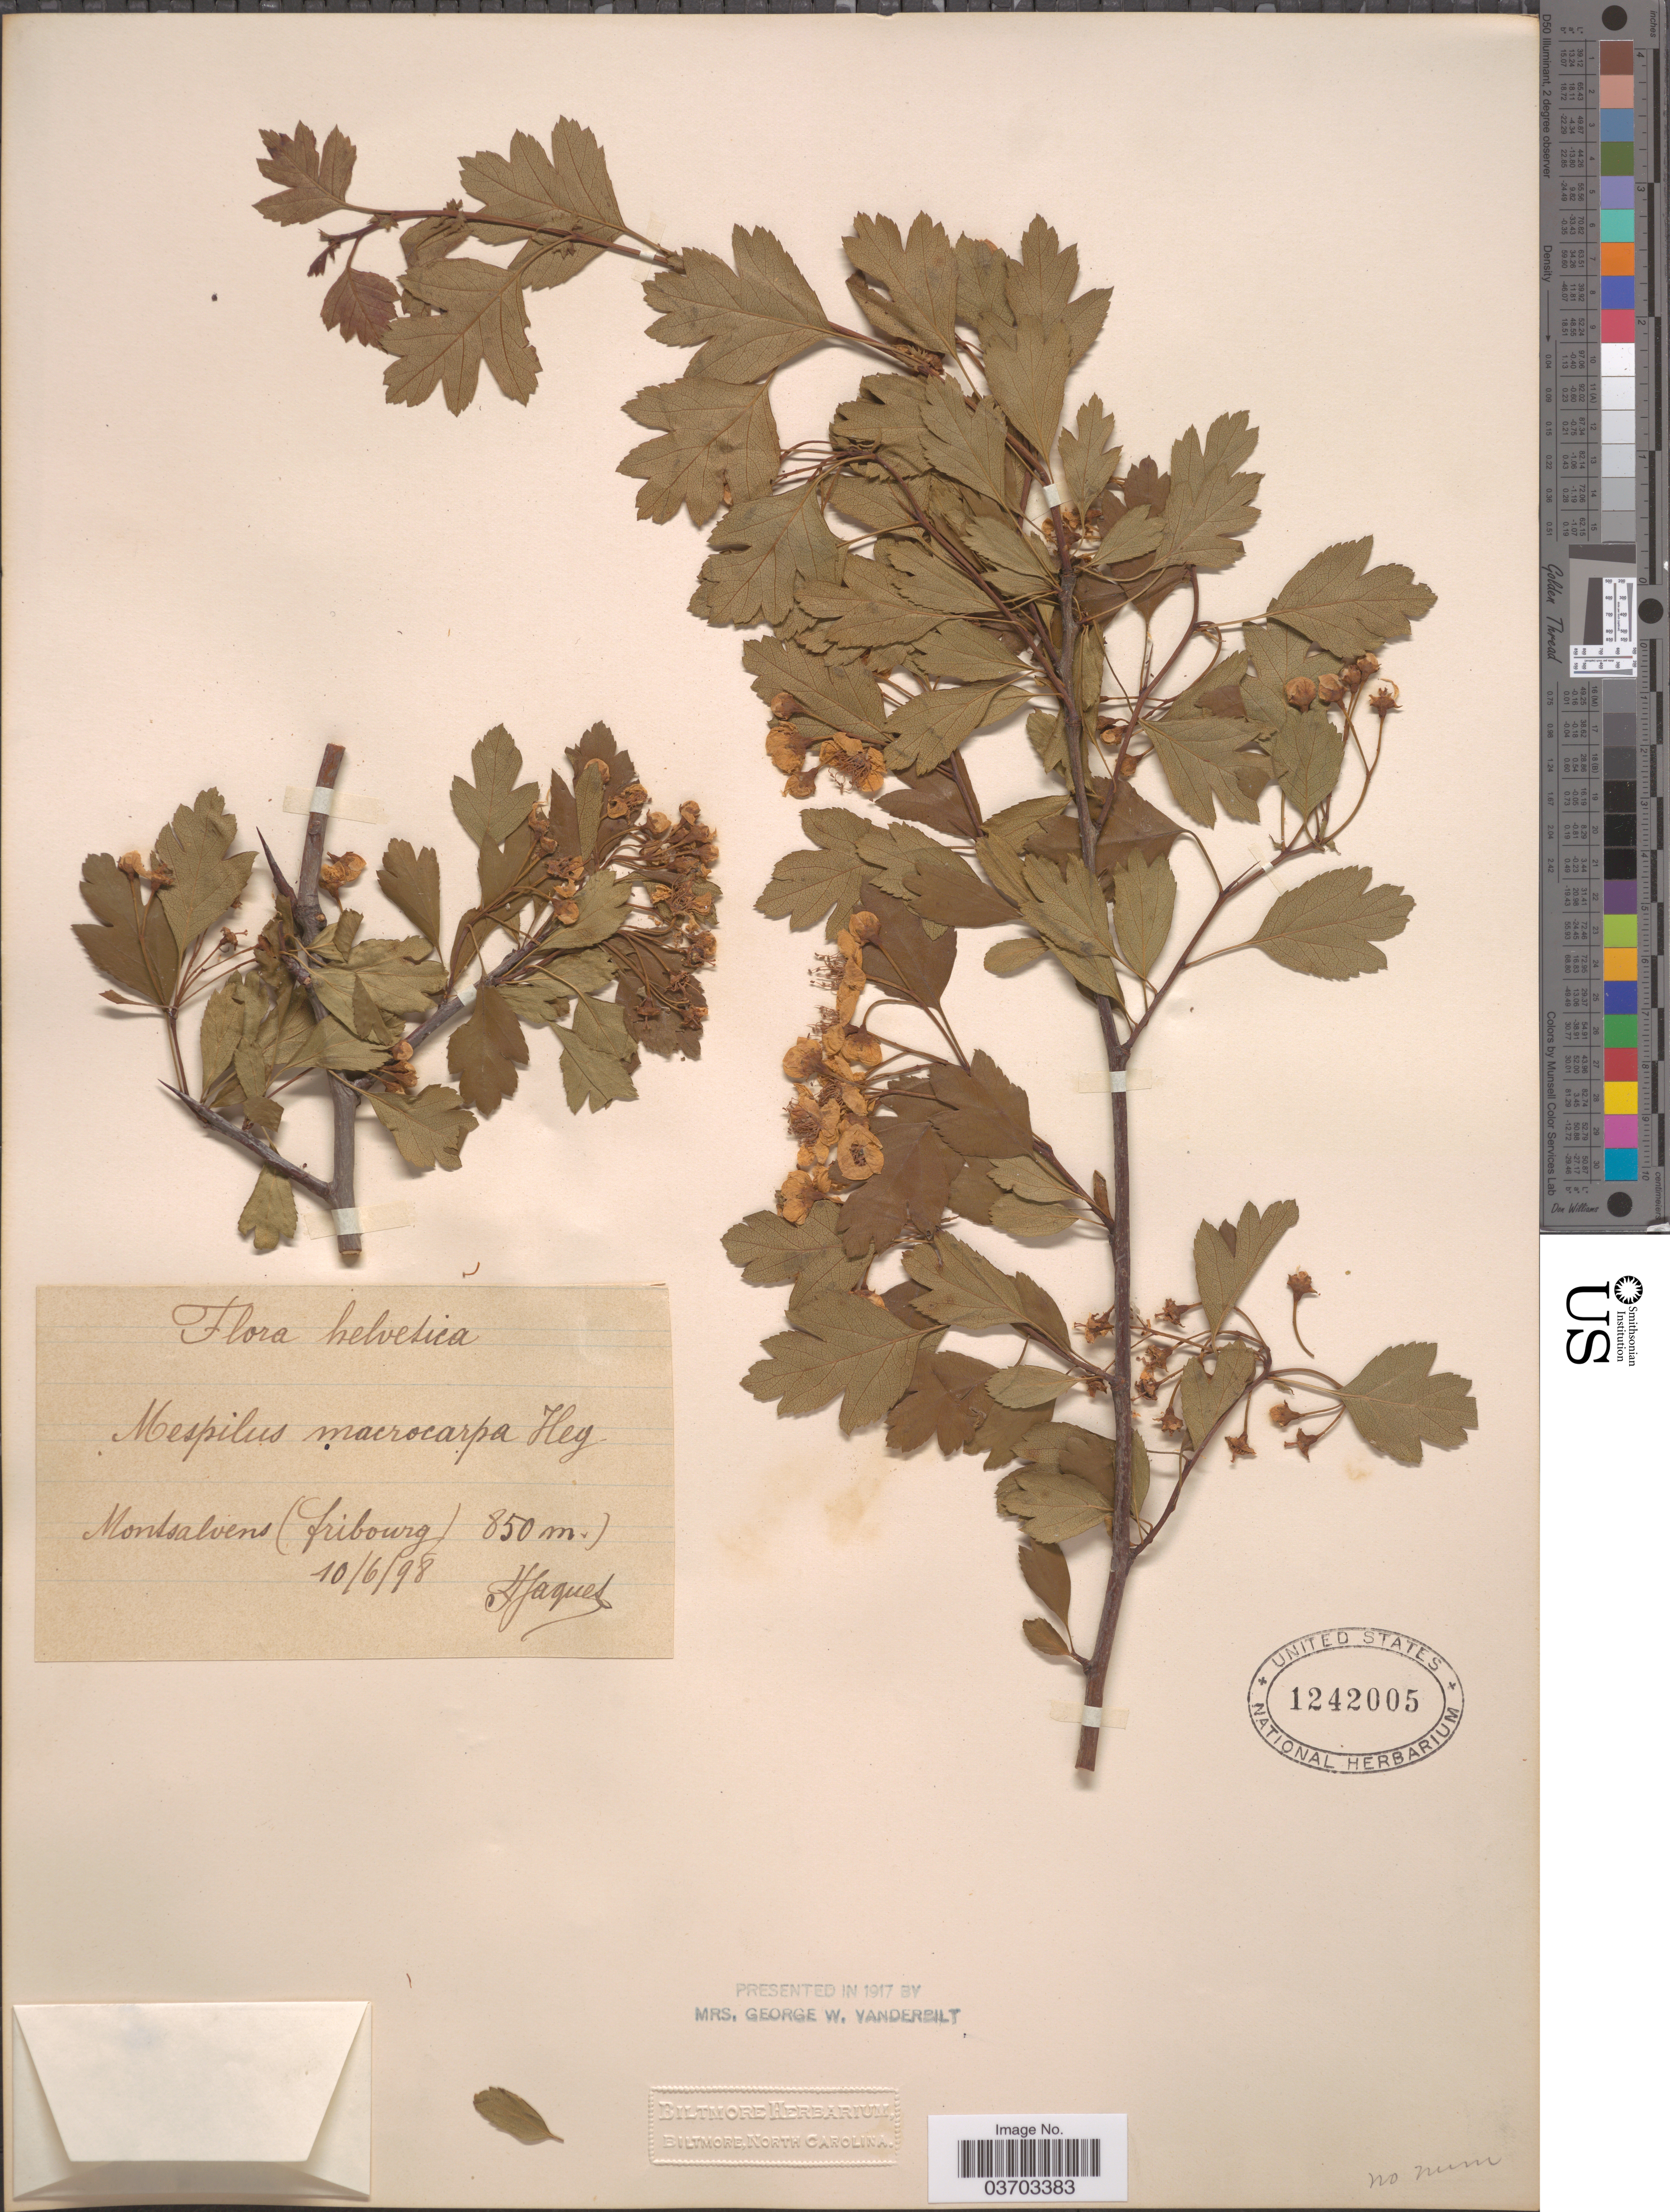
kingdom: Plantae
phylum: Tracheophyta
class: Magnoliopsida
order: Rosales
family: Rosaceae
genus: Crataegus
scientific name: Crataegus macrocarpa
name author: Hegetschw.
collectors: F. Jaquet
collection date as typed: Transcribed d/m/y: 10/6/98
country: Switzerland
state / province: Fribourg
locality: Helvetica. Montsalvens.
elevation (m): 850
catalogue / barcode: US 1242005